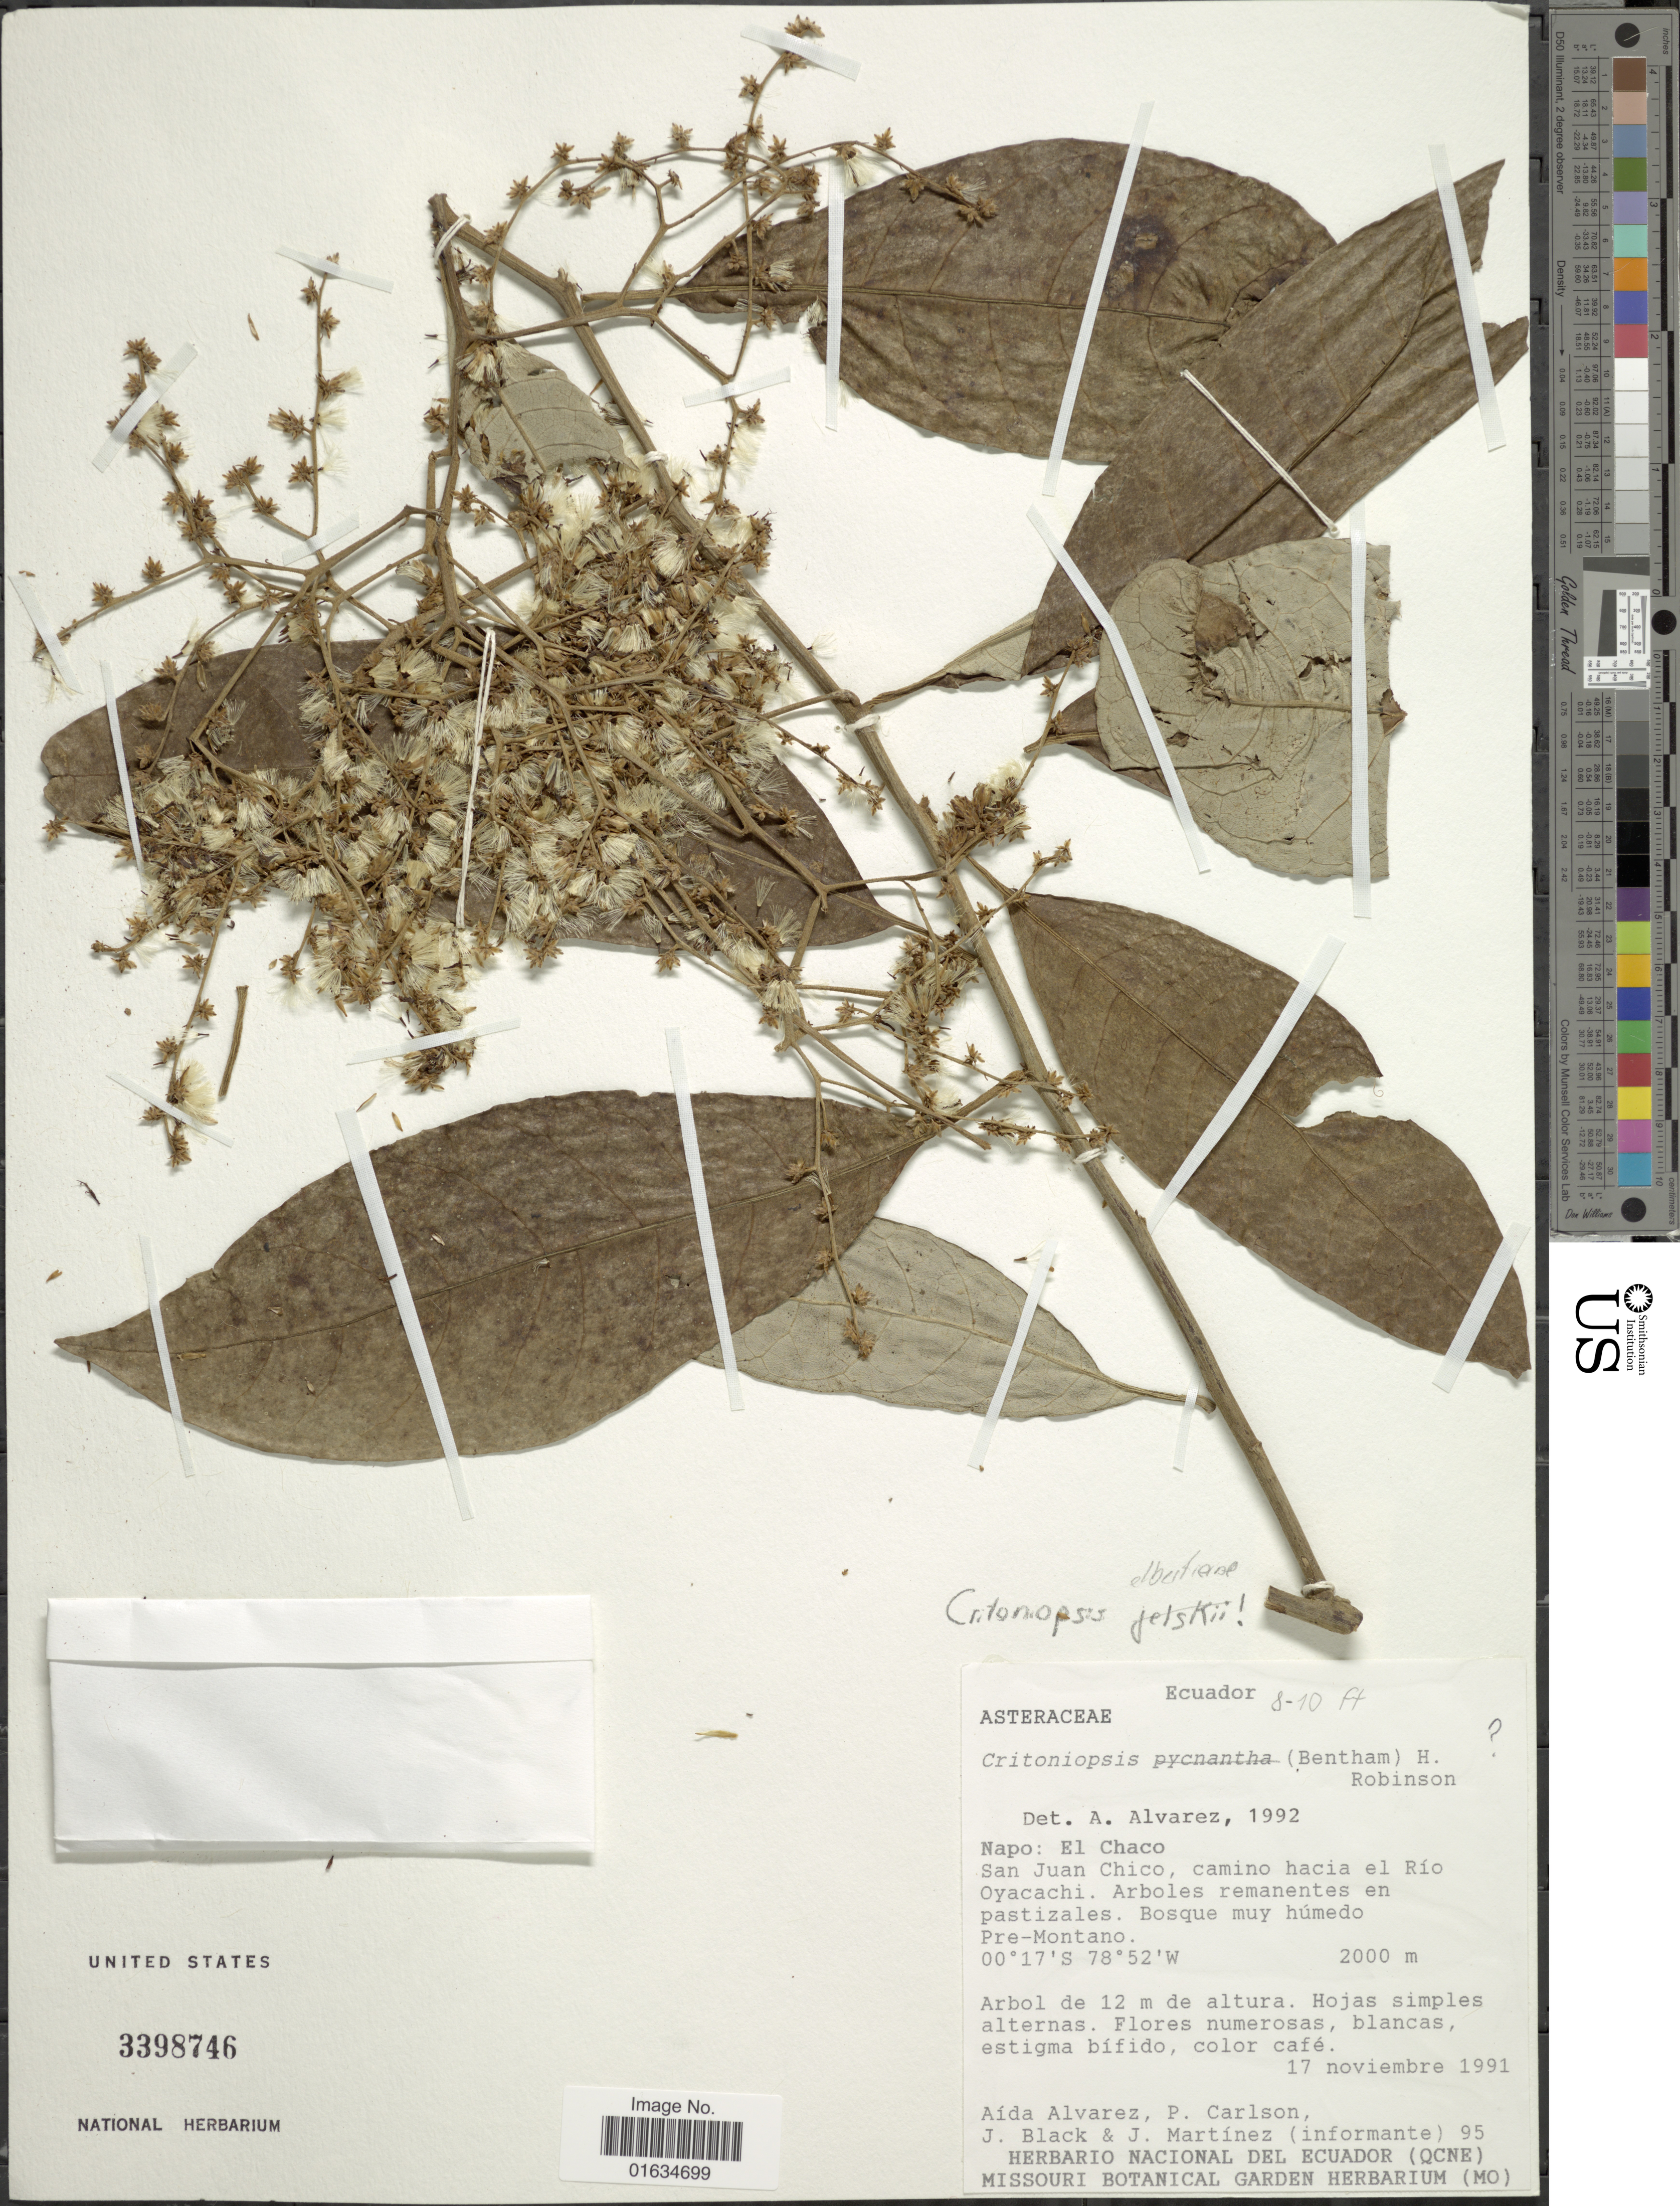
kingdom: Plantae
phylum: Tracheophyta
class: Magnoliopsida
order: Asterales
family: Asteraceae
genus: Critoniopsis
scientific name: Critoniopsis elbertiana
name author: (Cuatrec.) H. Rob.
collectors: A. Alvarez, P. Carlson, J. Black & J. Martínez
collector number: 95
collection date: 1991-11-17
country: Ecuador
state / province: Napo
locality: El Chaco, San Juan Chico, camino hacia el Rio Oyacachi.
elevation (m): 2000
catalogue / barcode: US 3398746